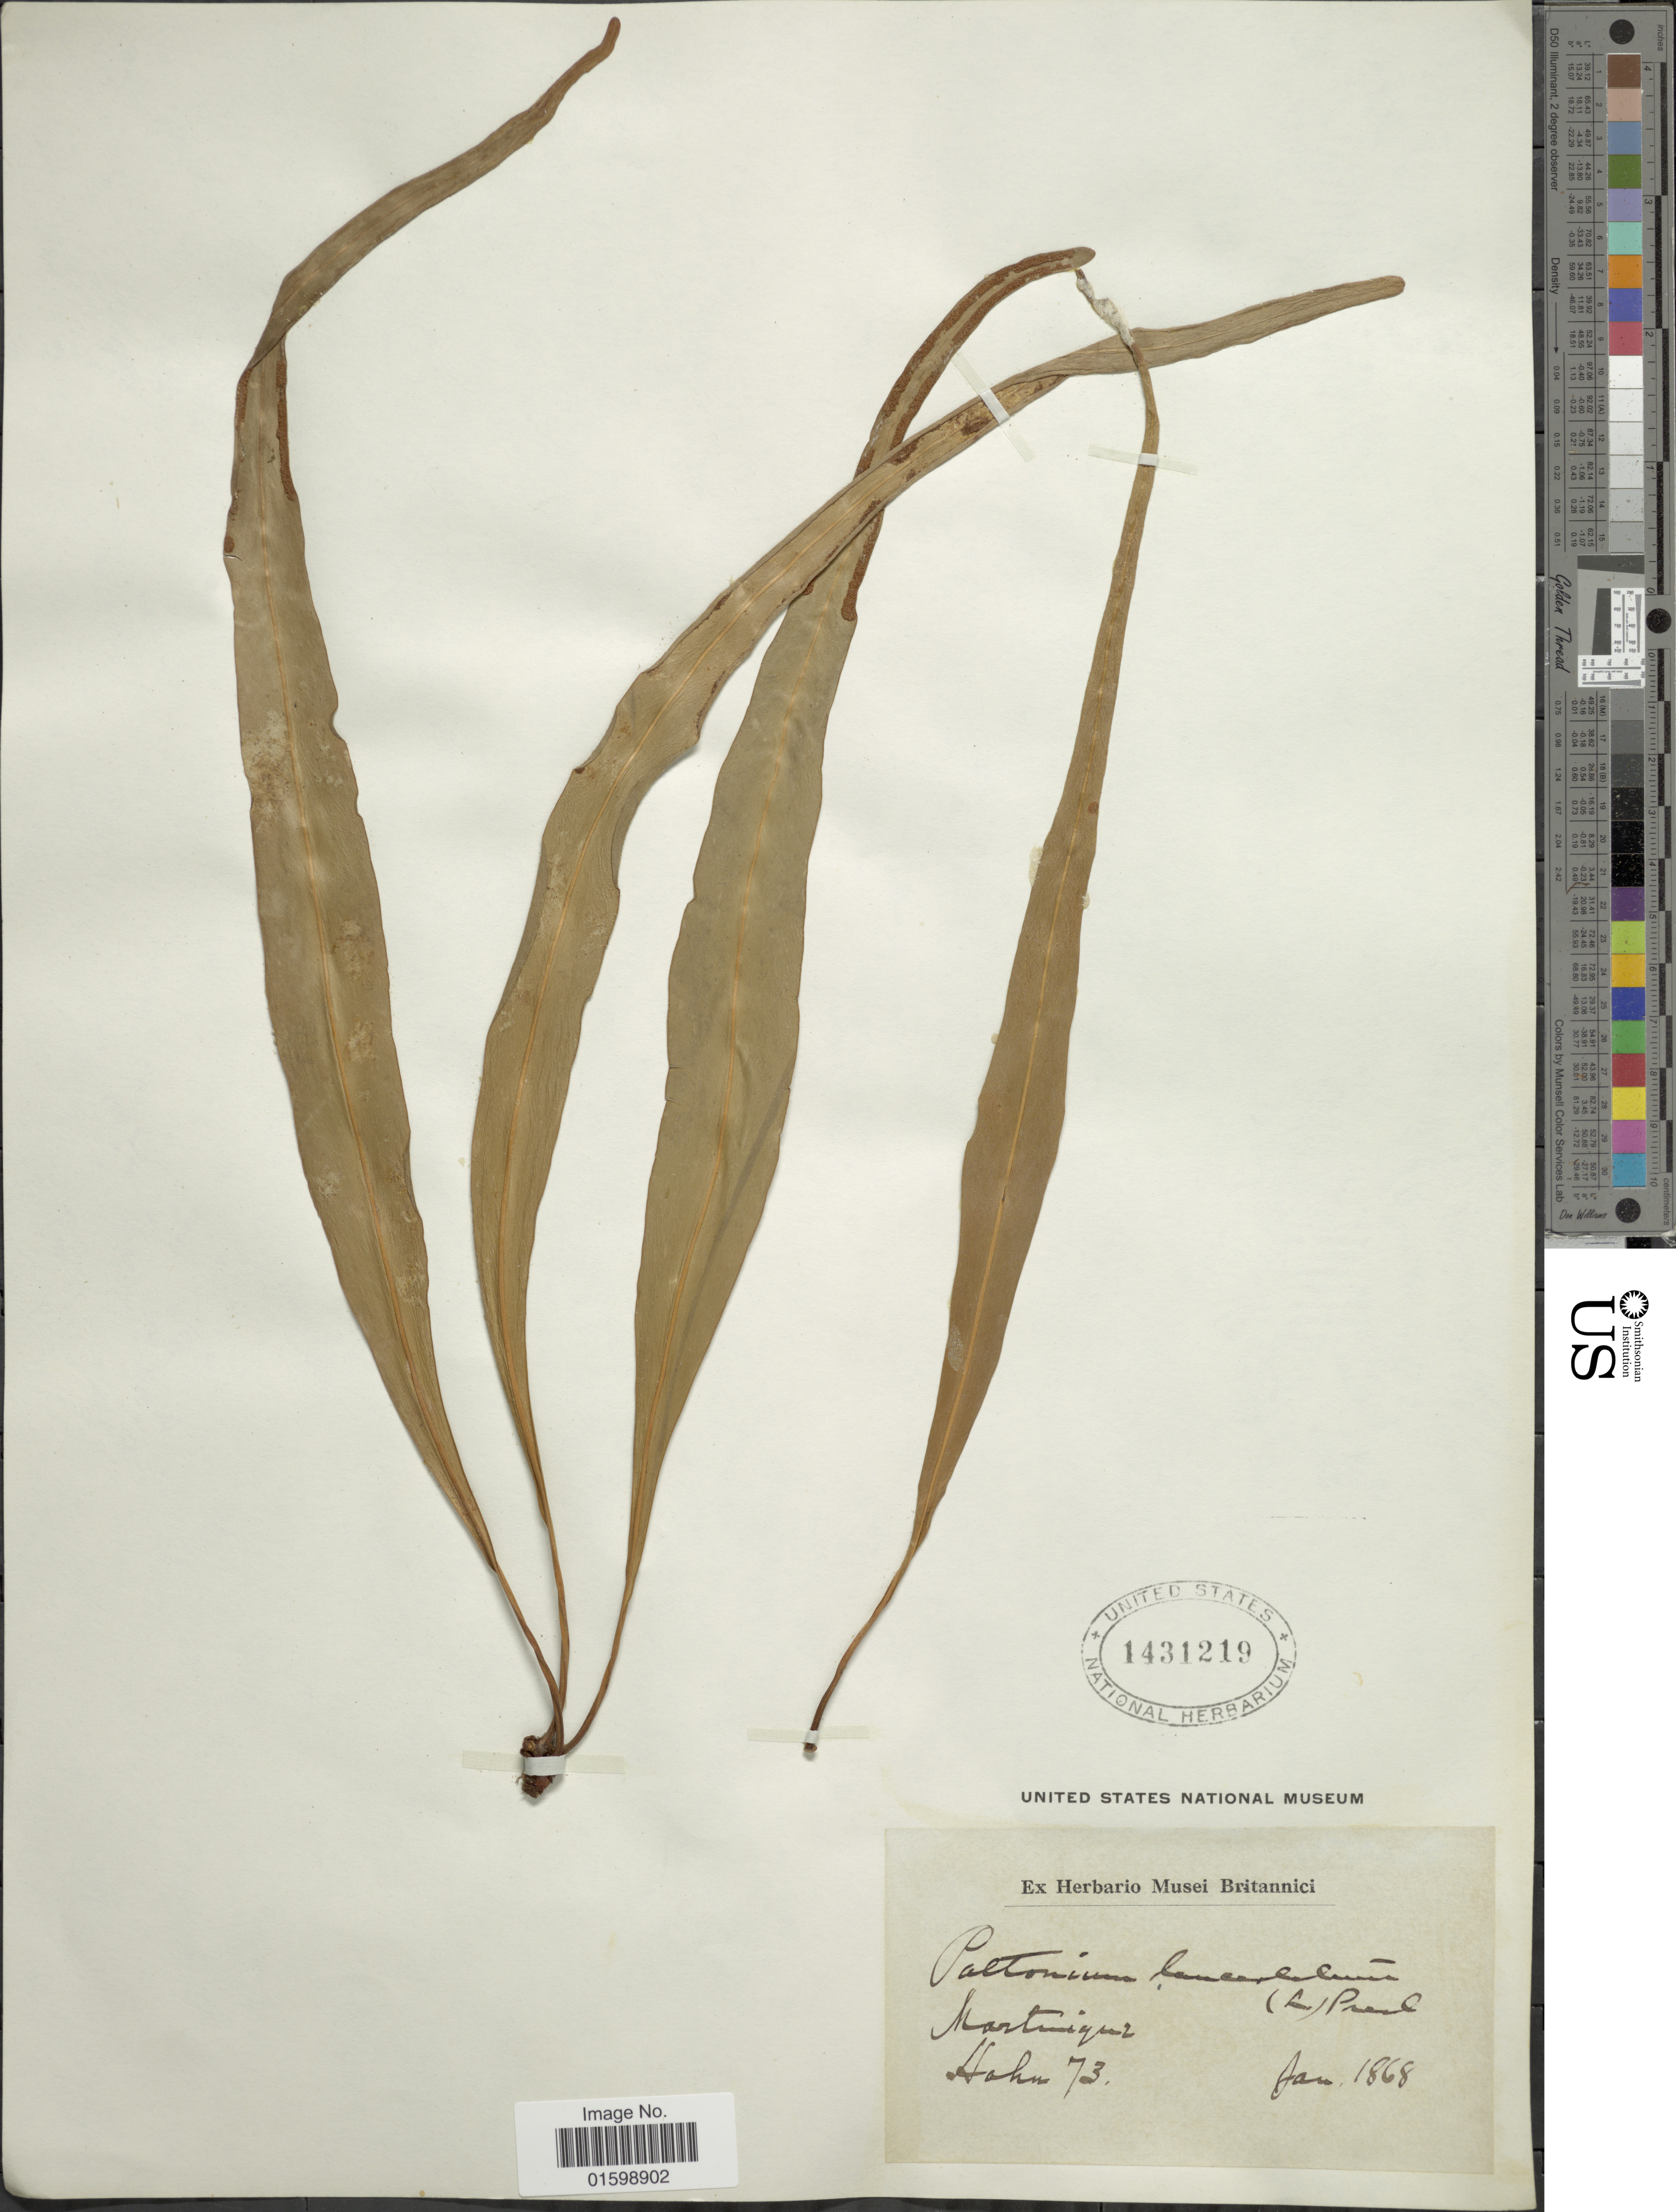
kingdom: Plantae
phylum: Tracheophyta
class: Polypodiopsida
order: Polypodiales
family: Polypodiaceae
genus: Pleopeltis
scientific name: Pleopeltis marginata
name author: A.R. Sm. & Tejero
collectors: -- Hahn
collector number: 73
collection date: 1868-01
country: Martinique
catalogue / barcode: US 1431219